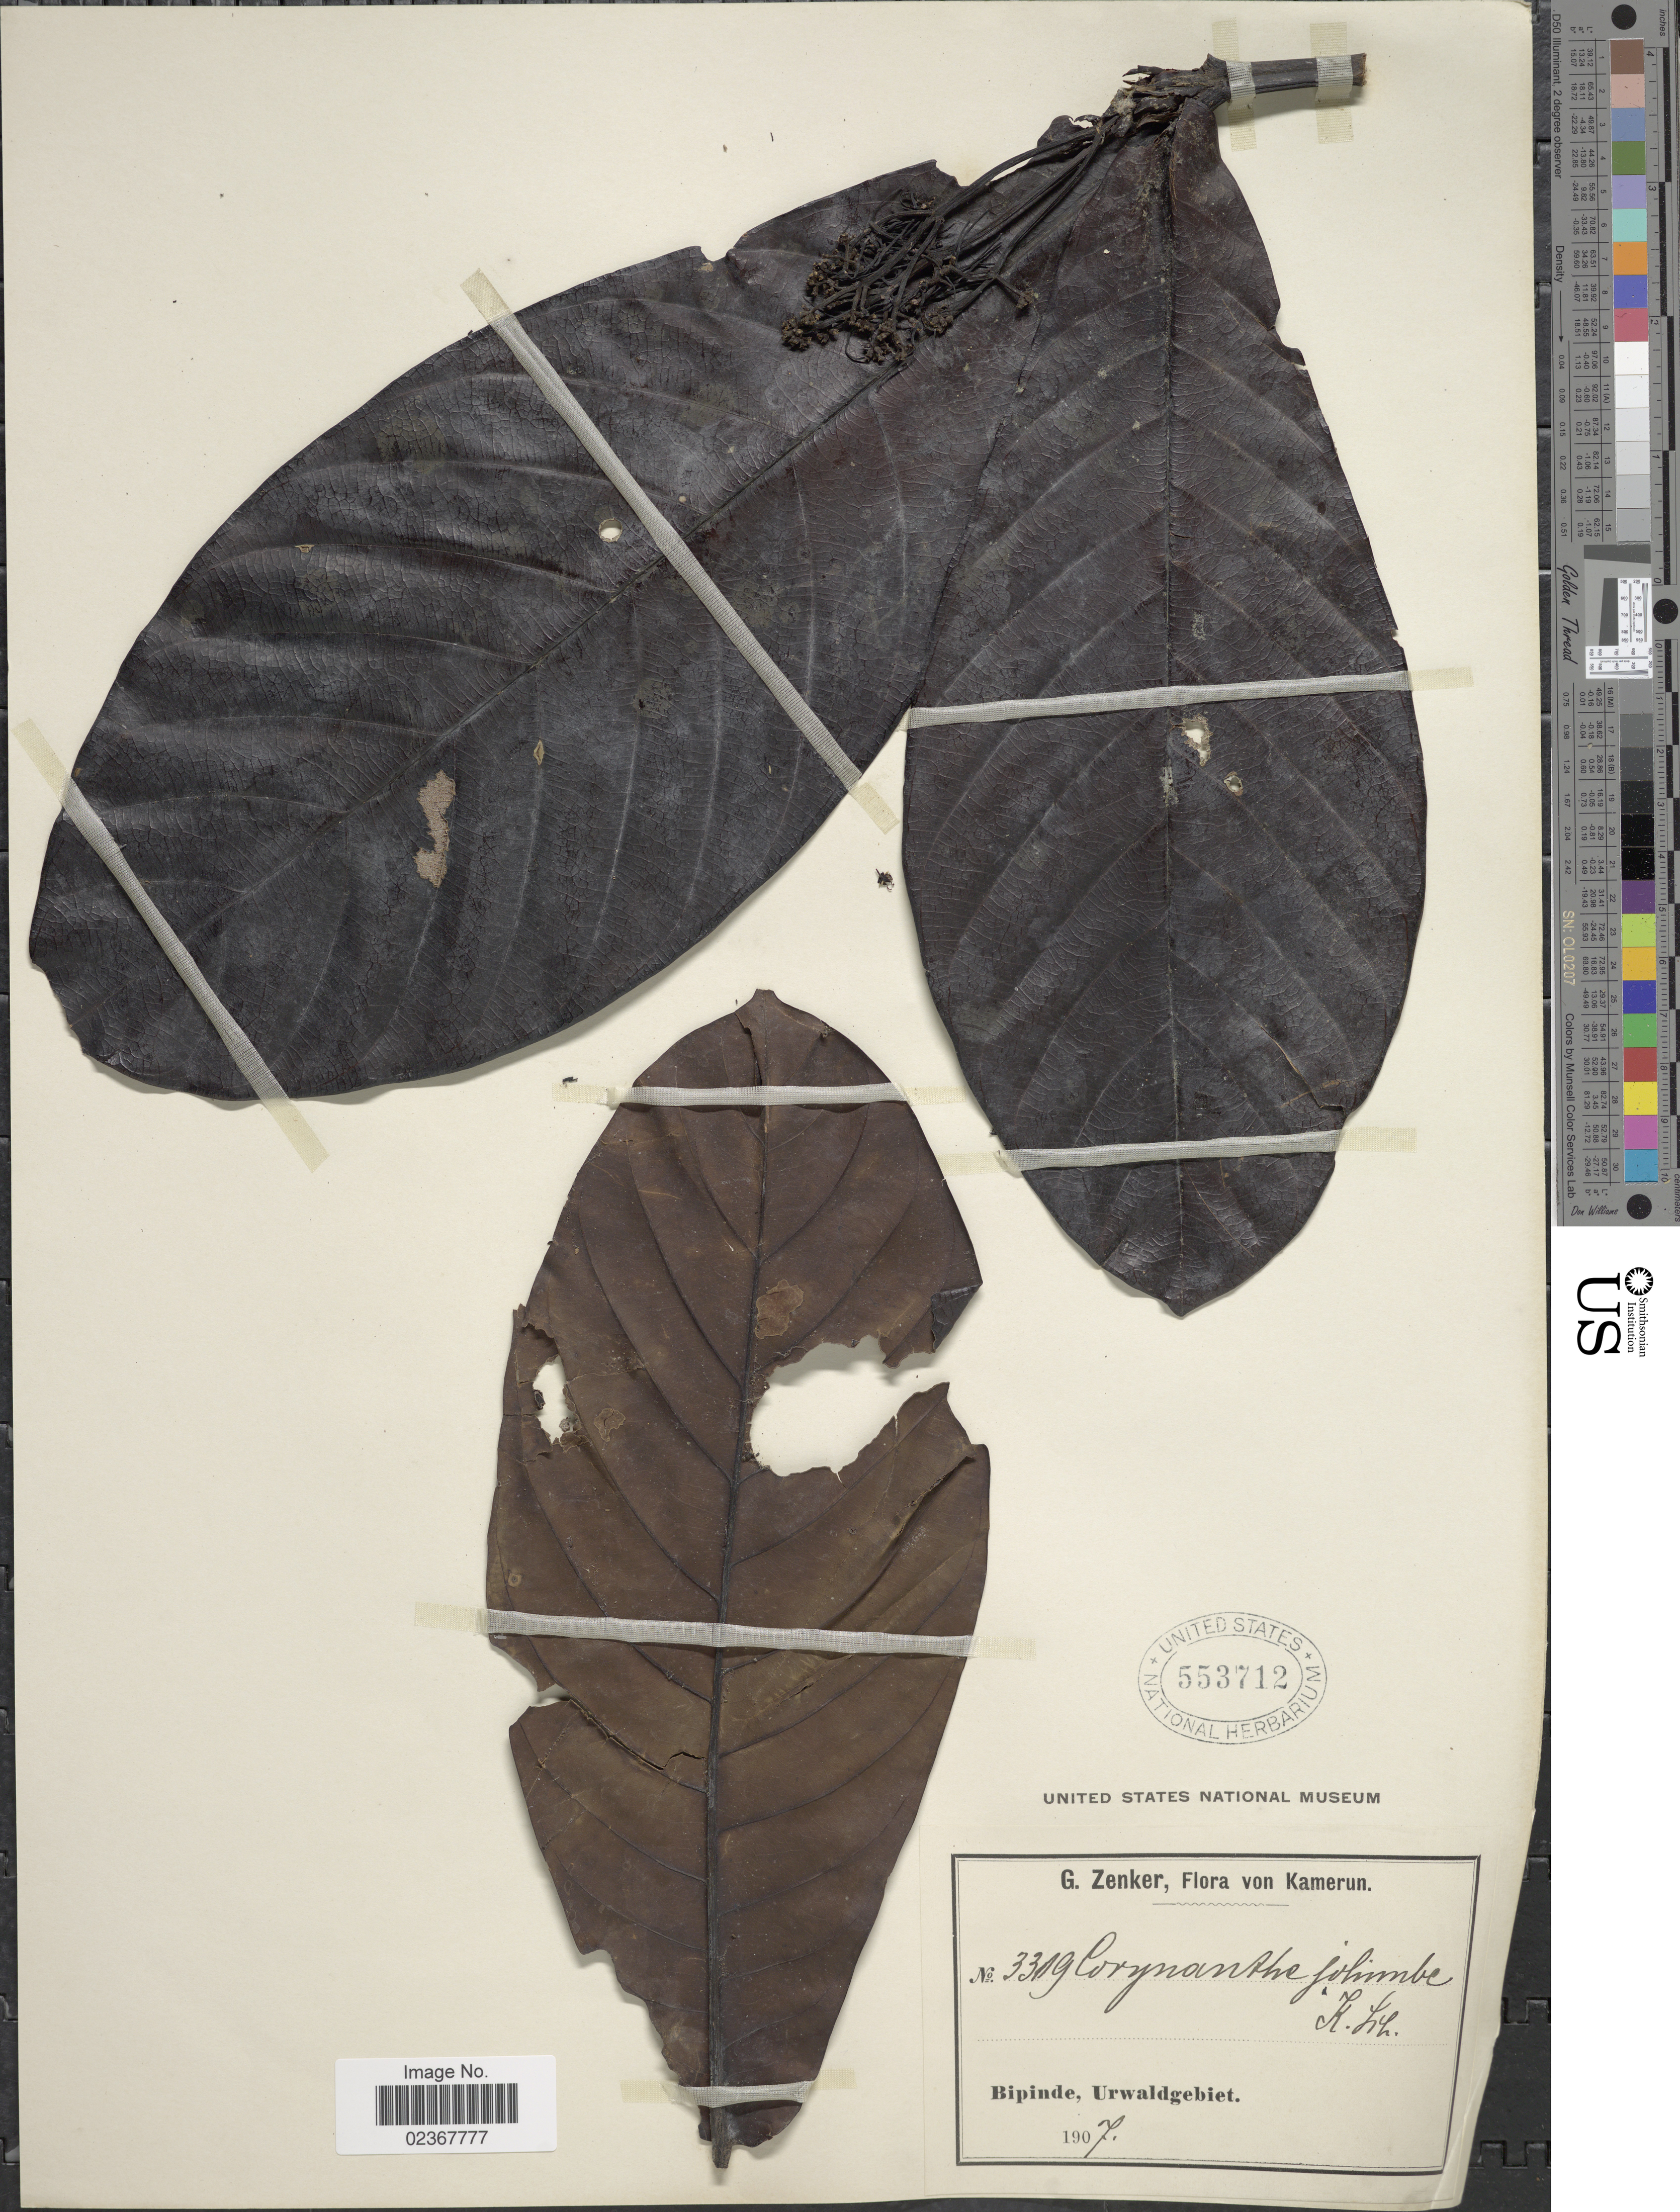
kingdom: Plantae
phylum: Tracheophyta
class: Magnoliopsida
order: Gentianales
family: Rubiaceae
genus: Pausinystalia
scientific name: Pausinystalia johimbe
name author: (K. Schum.) Pierre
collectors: G. A. Zenker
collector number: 3319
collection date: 1907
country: Cameroon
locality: Kamerun. Bipinde, Urwaldgebiet.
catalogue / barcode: US 553712